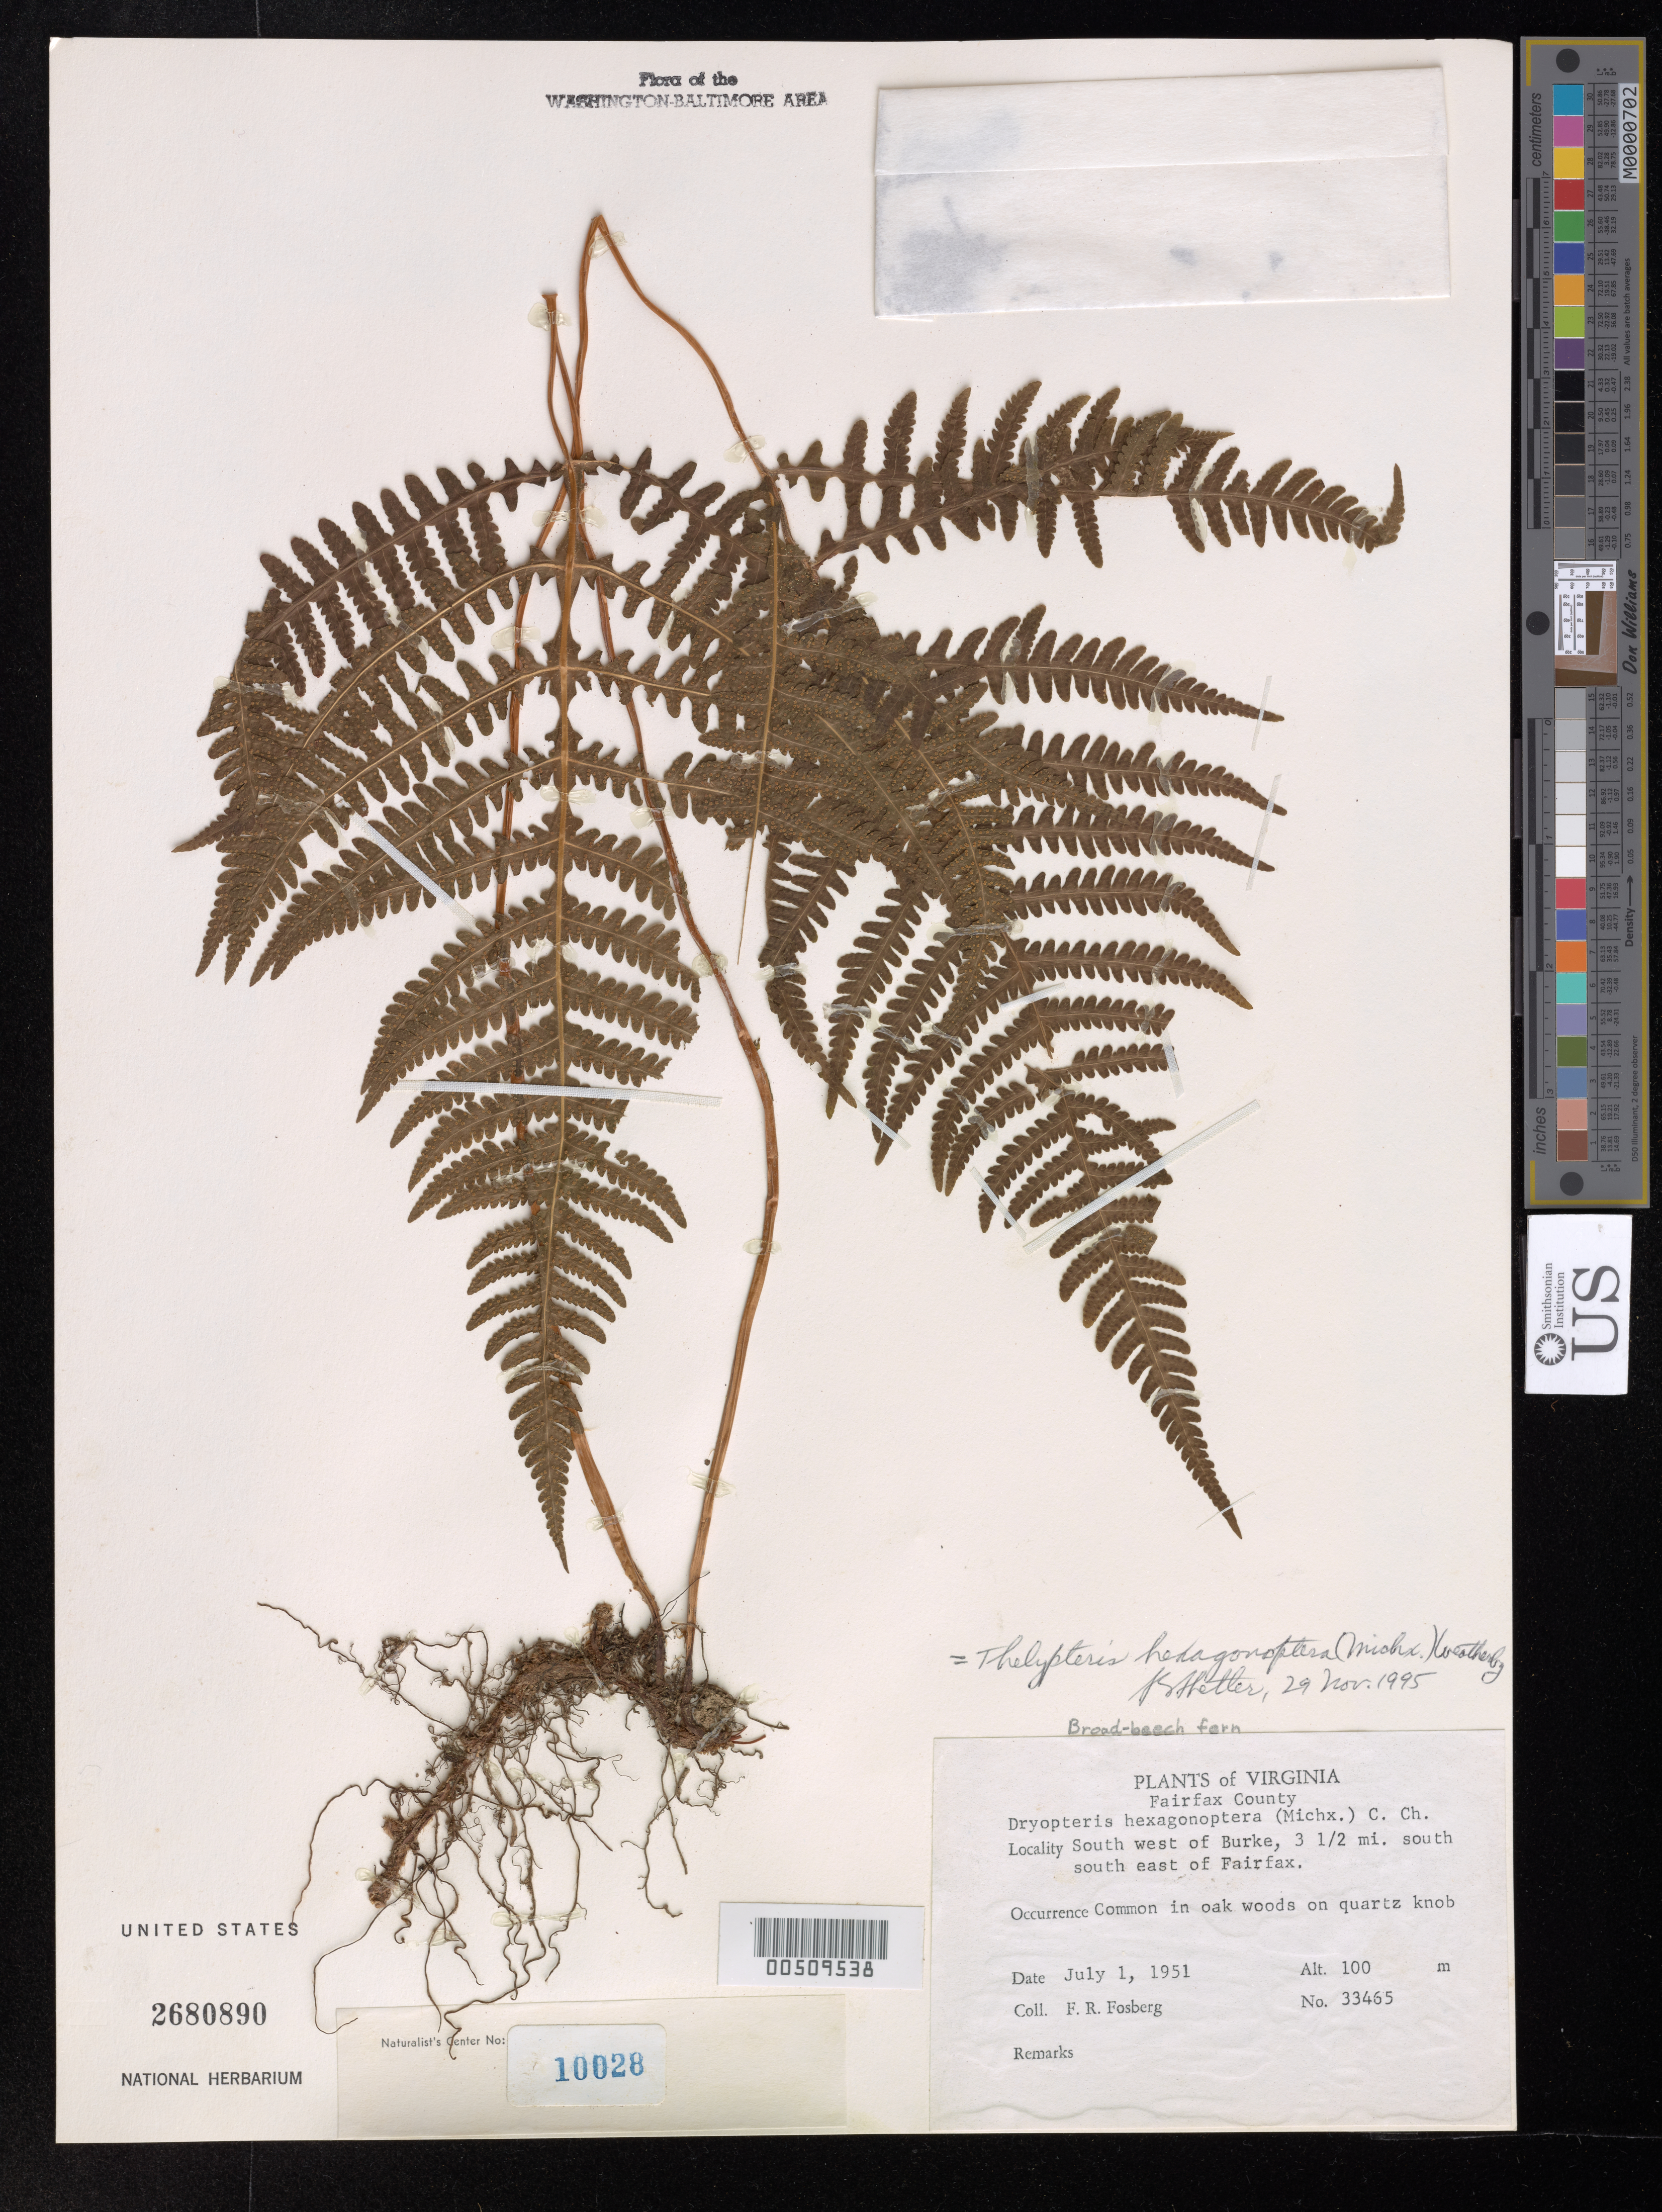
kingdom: Plantae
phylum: Tracheophyta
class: Polypodiopsida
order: Polypodiales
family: Thelypteridaceae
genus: Thelypteris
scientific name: Thelypteris hexagonoptera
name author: (Michx.) Weath.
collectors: F. R. Fosberg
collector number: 33465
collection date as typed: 01 Jul 1951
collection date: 1951-07-01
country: United States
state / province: Virginia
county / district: Fairfax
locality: SW of Burke, 3.5 mi SSE of Fairfax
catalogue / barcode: US 2680890